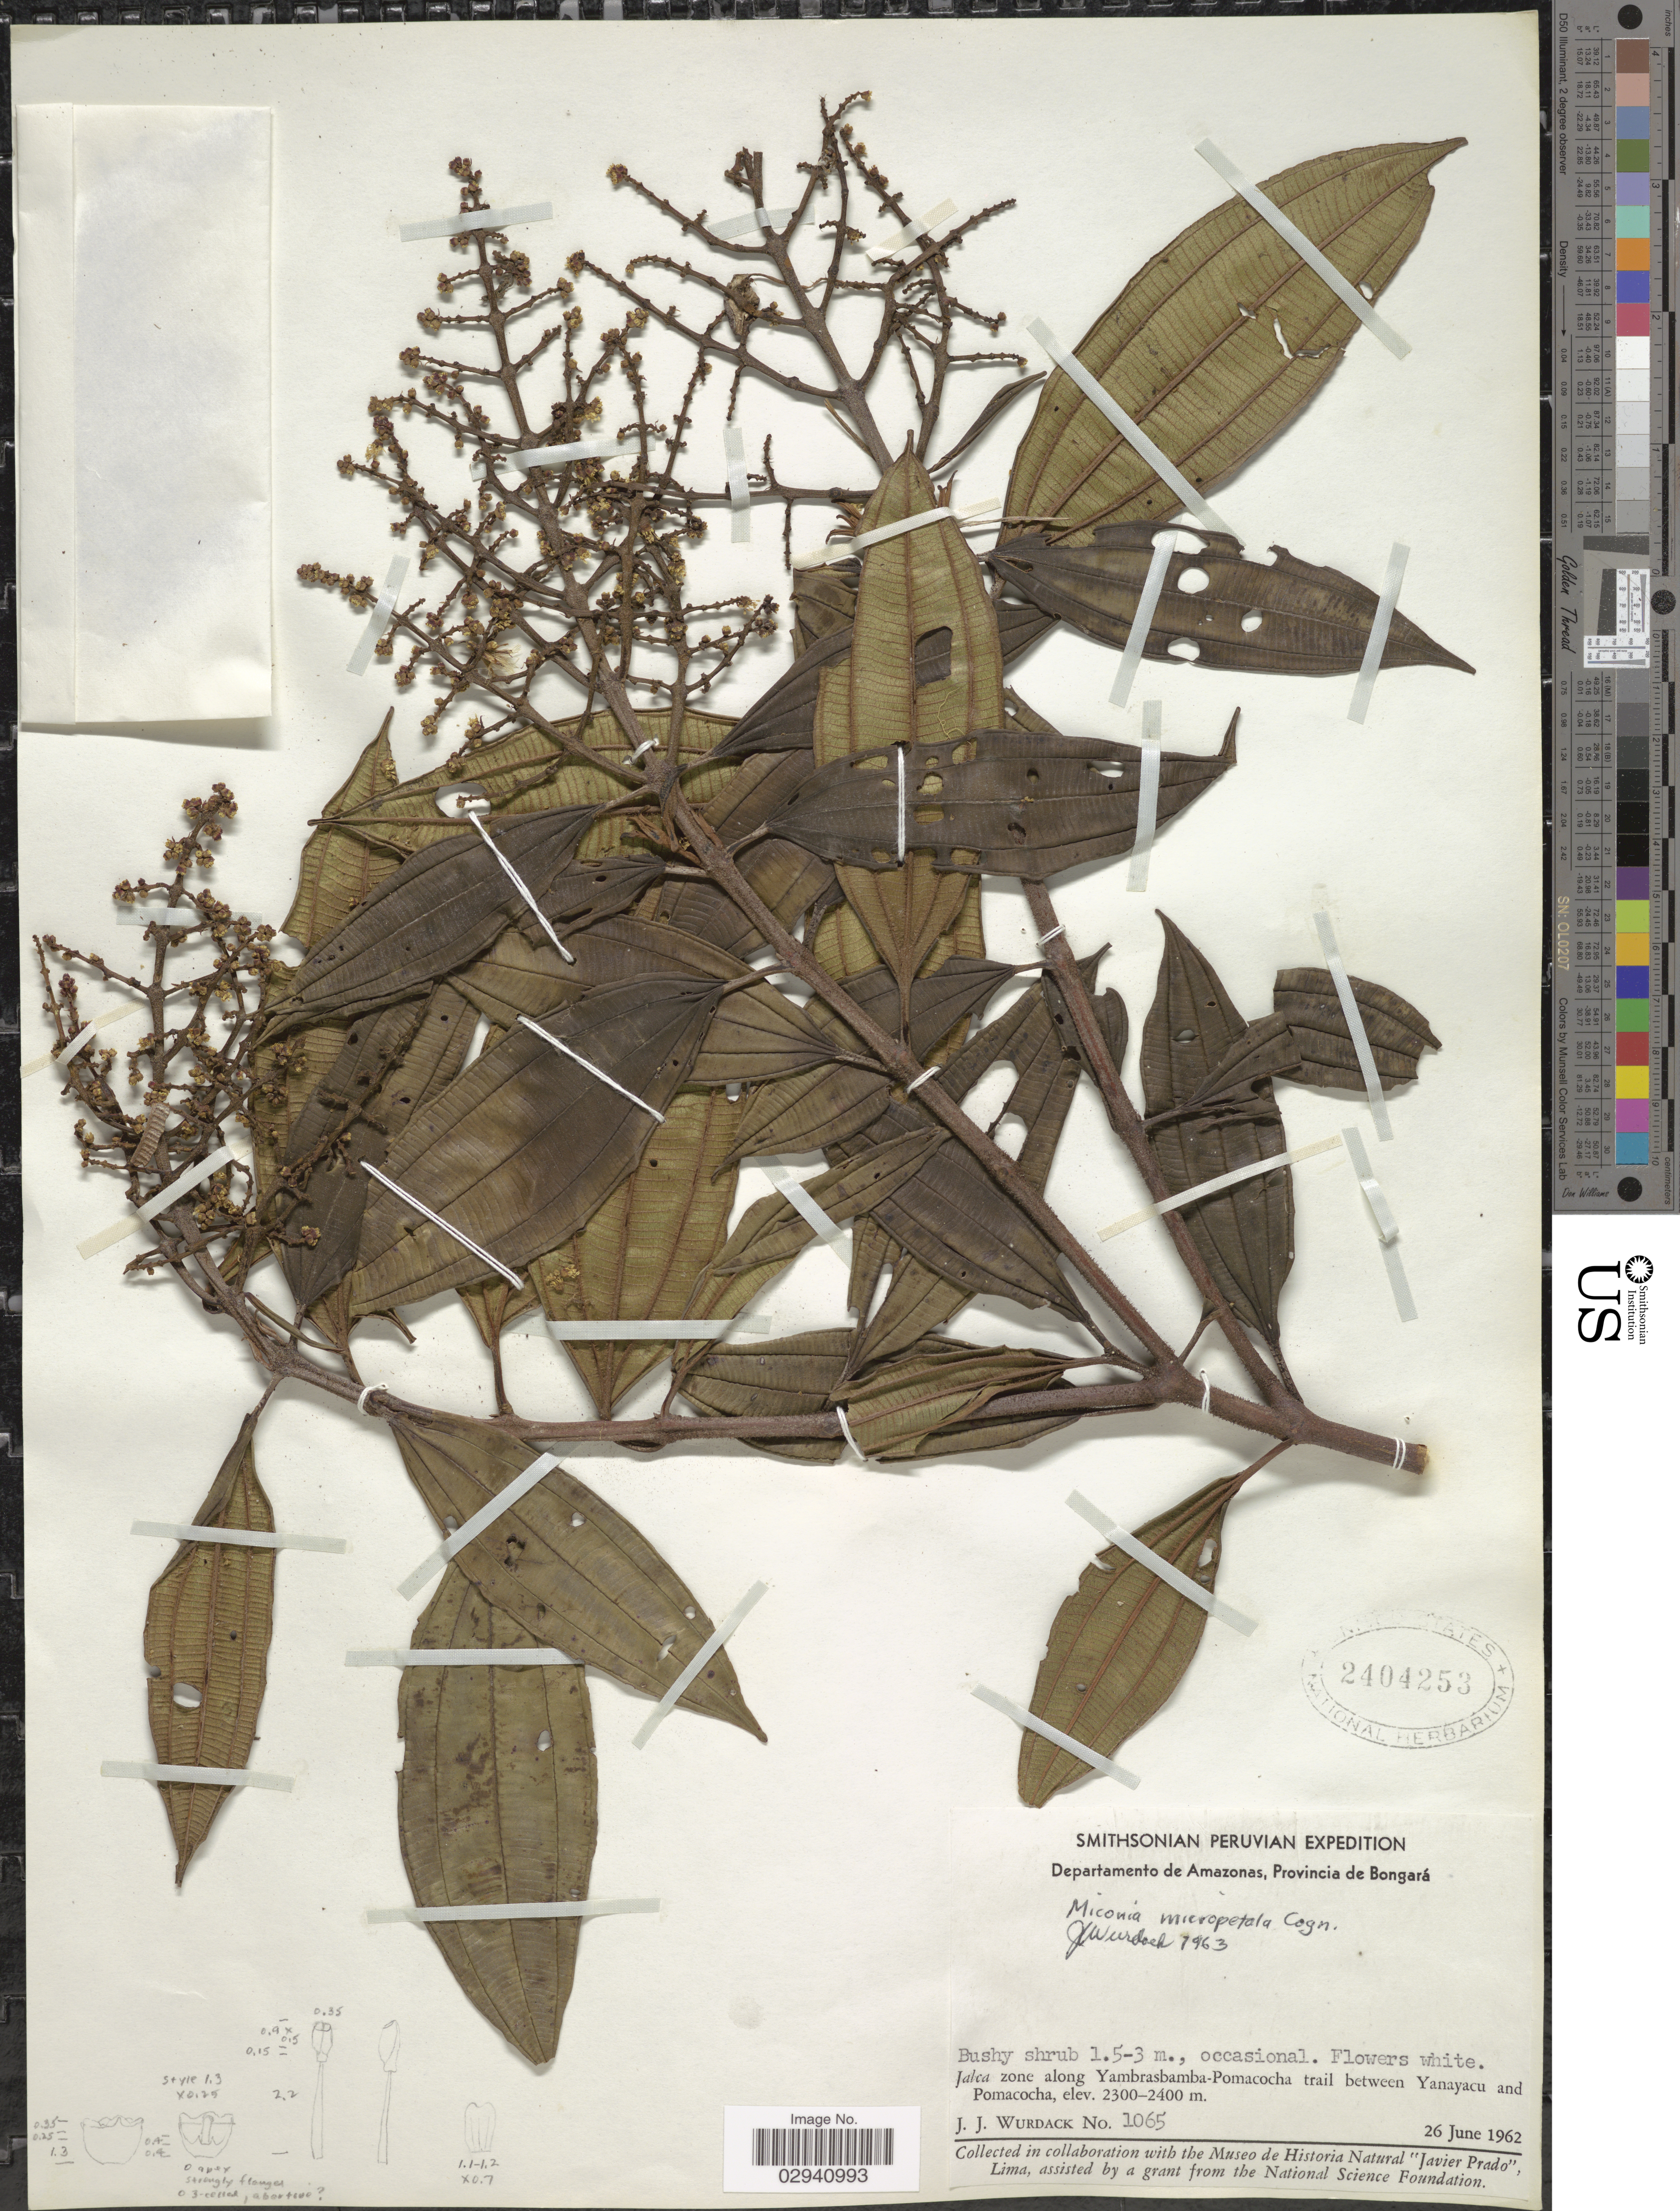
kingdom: Plantae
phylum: Tracheophyta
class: Magnoliopsida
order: Myrtales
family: Melastomataceae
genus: Miconia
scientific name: Miconia micropetala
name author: Cogn. in A. DC.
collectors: J. J. Wurdack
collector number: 1065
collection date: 1962-06-26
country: Peru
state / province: Amazonas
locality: Departamento de Amazonas, Provincia de Bongará. Jalca zone along Yambrasbamba-Pomacocha trail between Yanayacu and Pomacocha.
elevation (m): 2300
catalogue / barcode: US 2404253